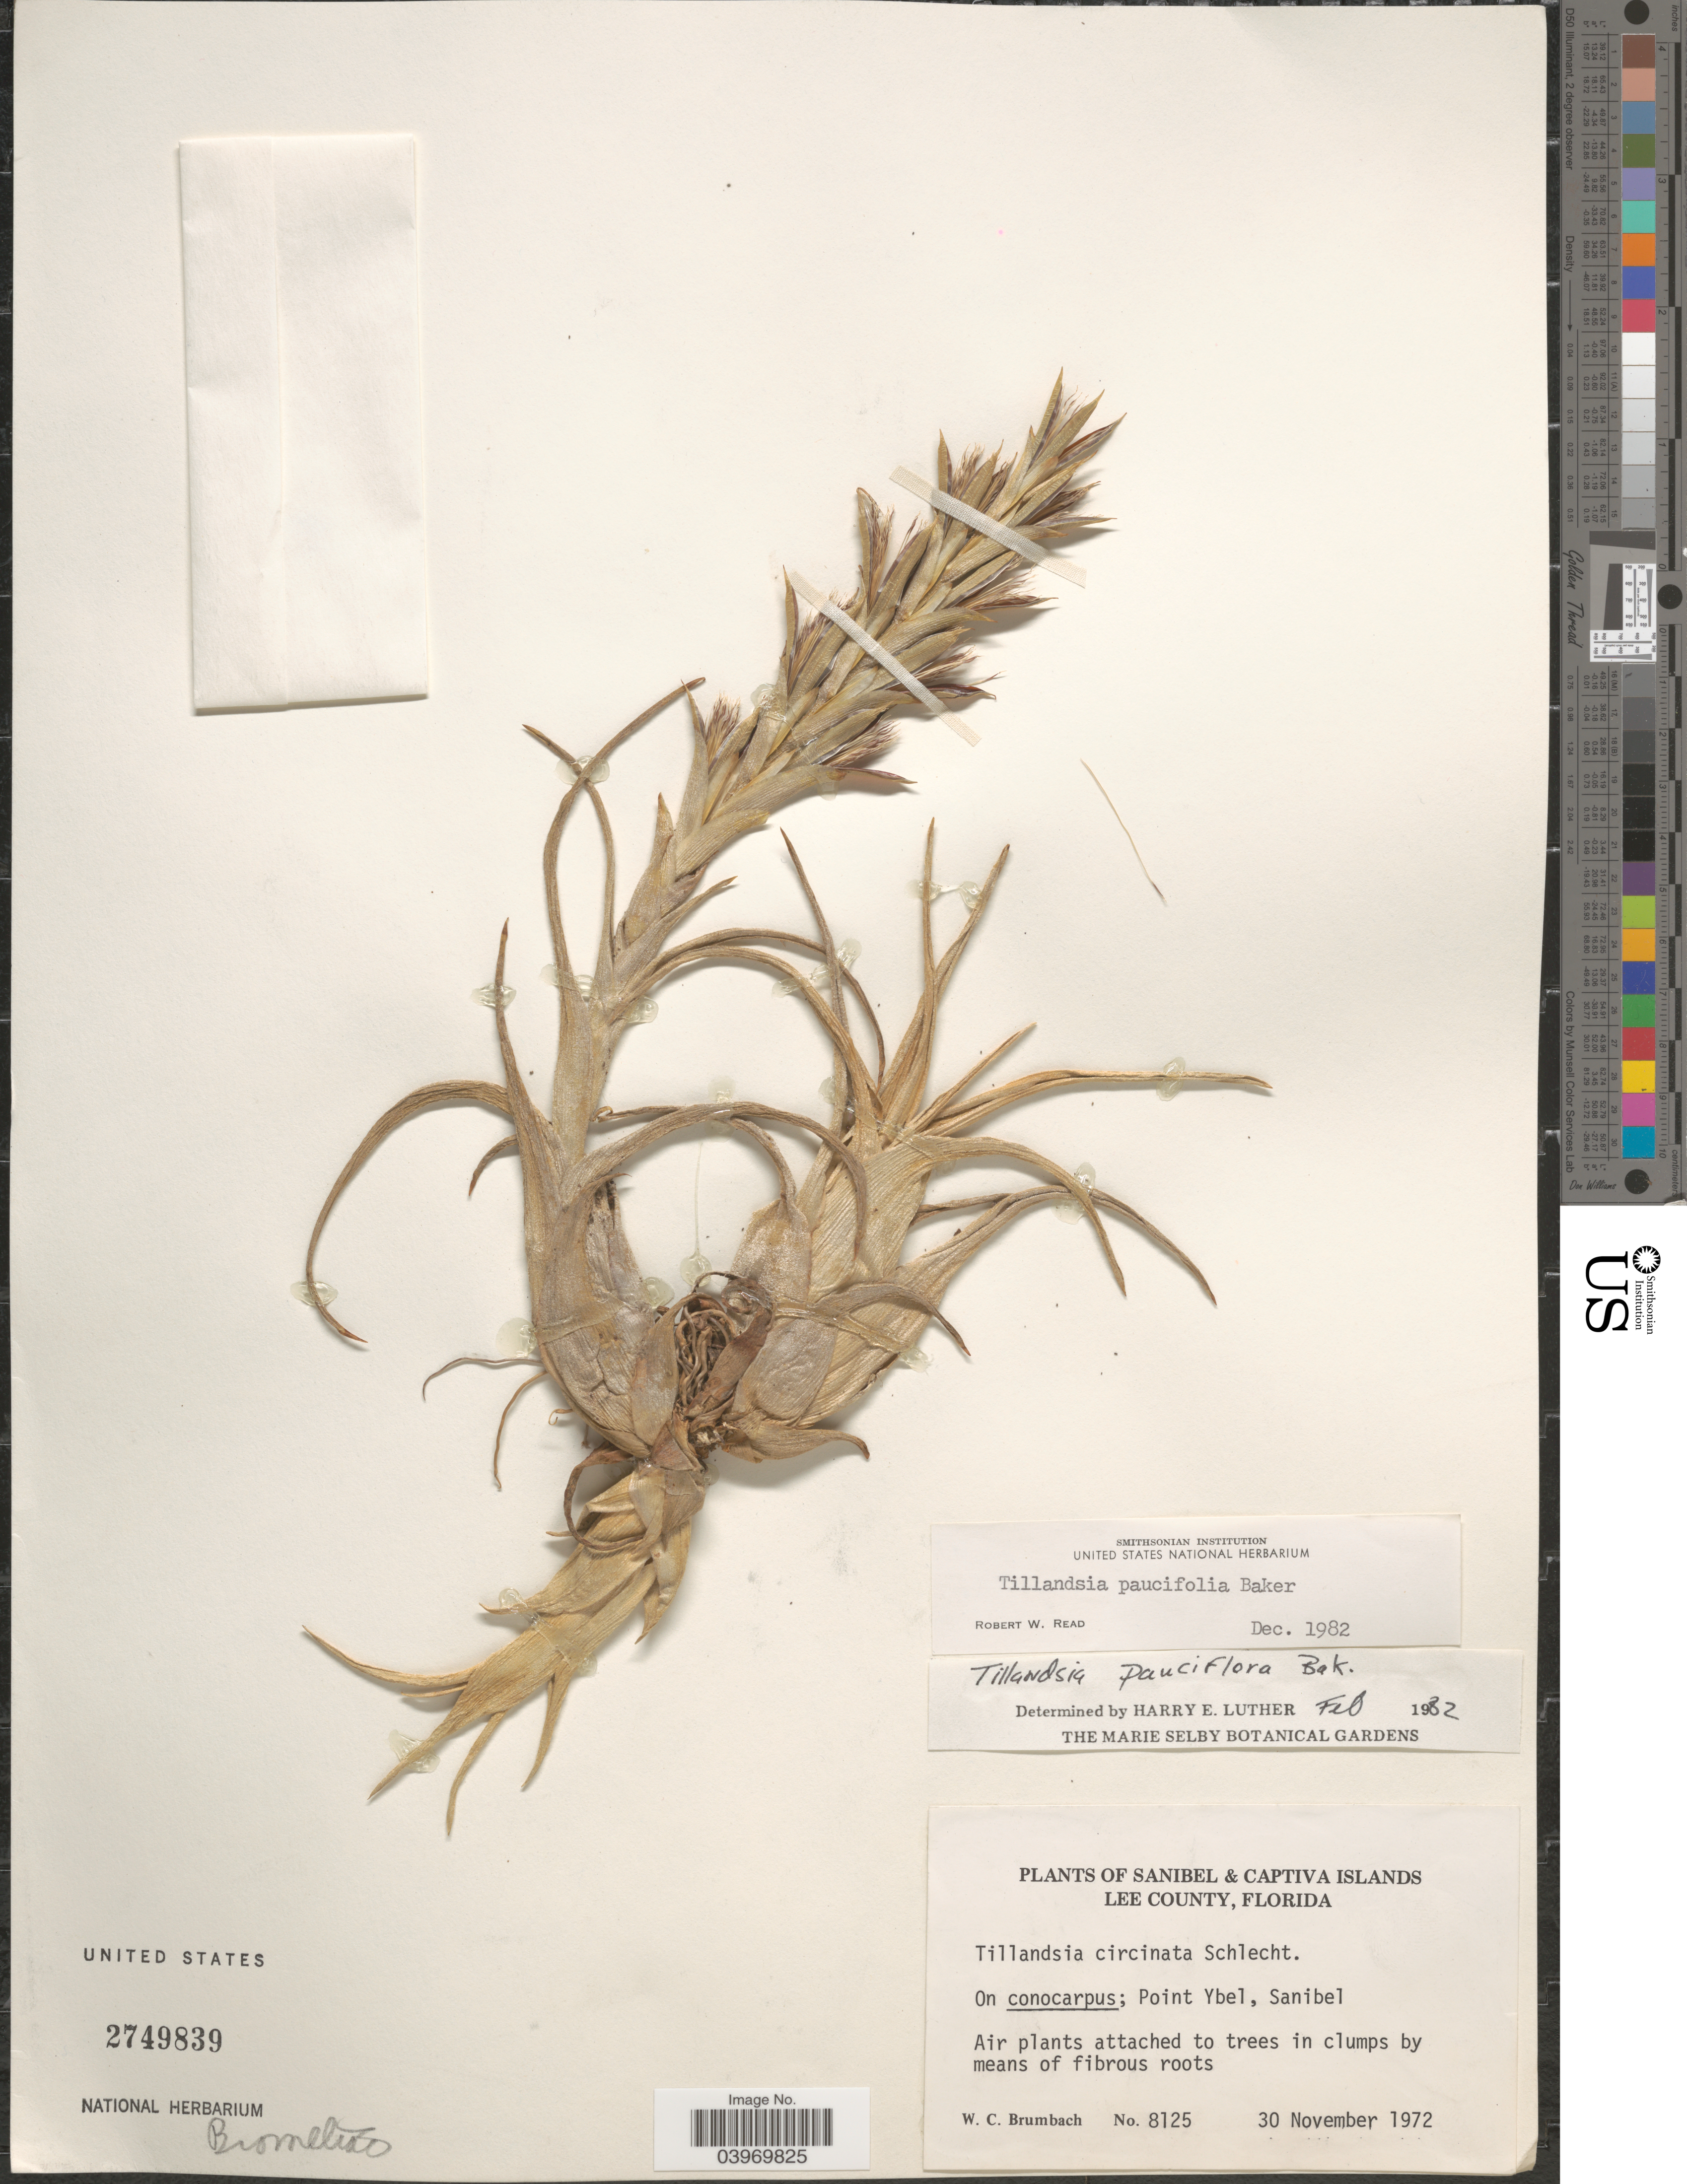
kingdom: Plantae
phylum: Tracheophyta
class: Liliopsida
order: Poales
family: Bromeliaceae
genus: Tillandsia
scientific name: Tillandsia paucifolia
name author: Baker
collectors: W. C. Brumbach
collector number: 8125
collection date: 1972-11-30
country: United States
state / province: Florida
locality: Sanibel Islands. Lee County. Point Ybel, Sanibel.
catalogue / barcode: US 2749839